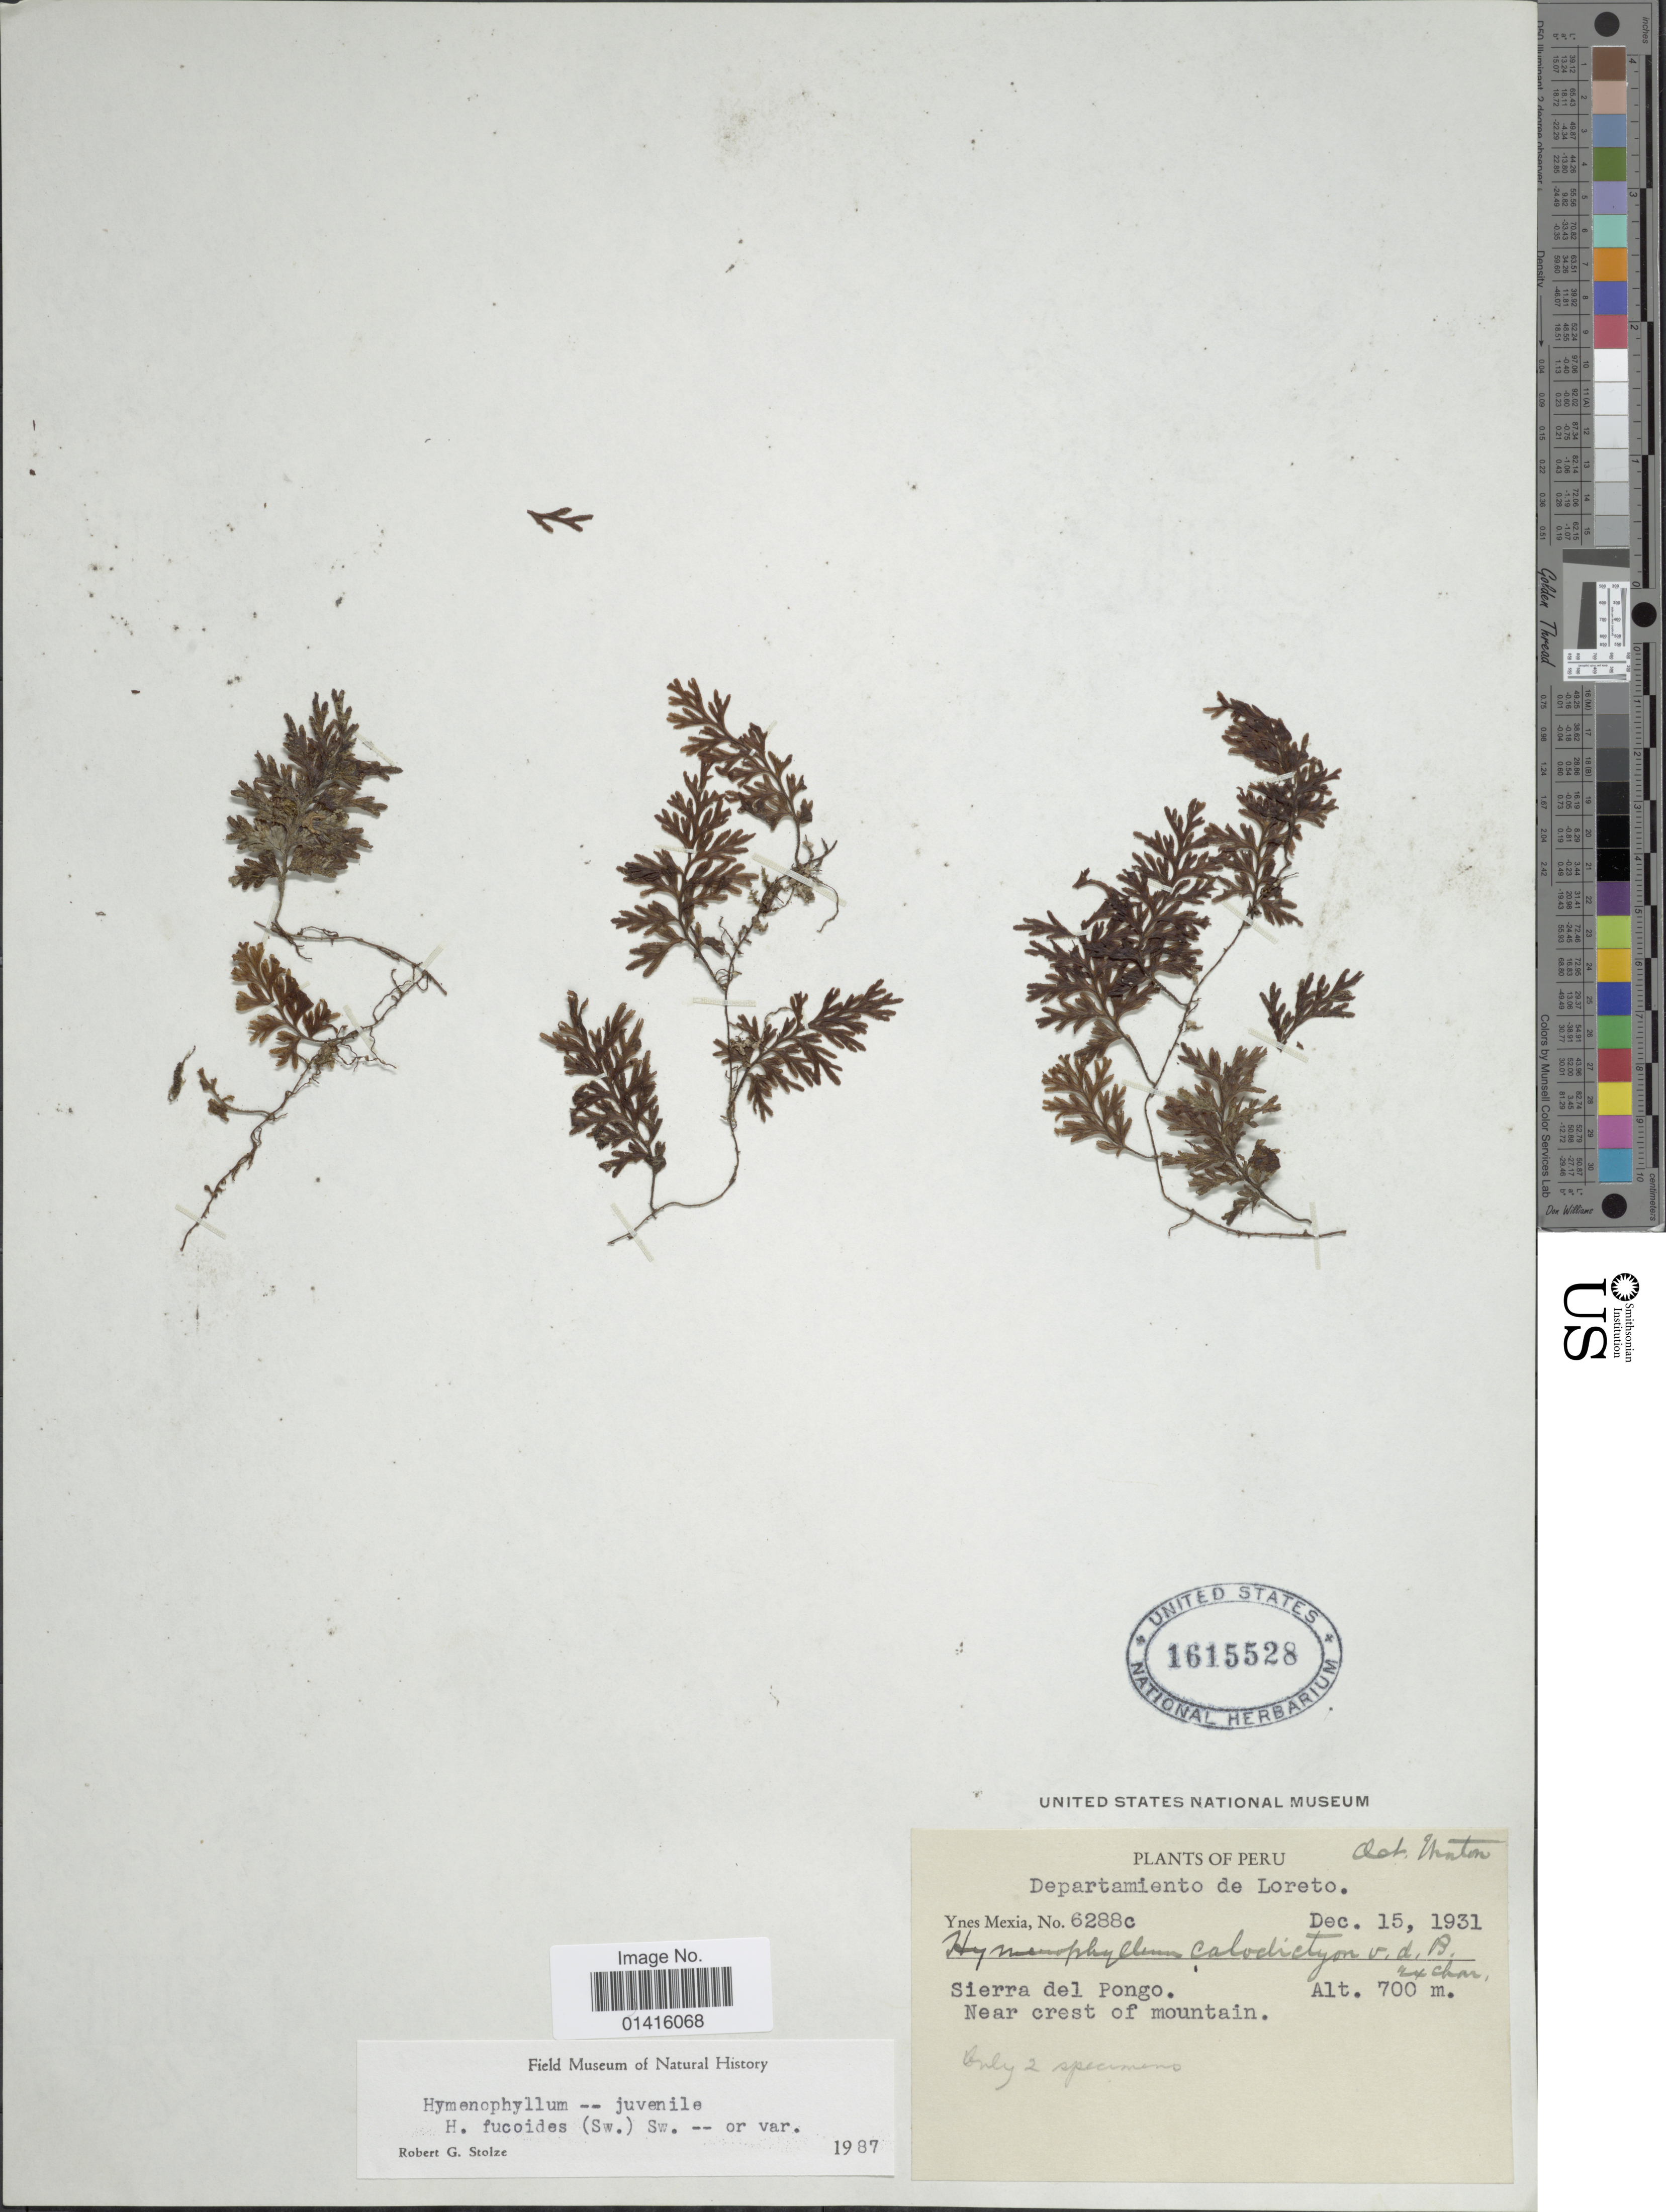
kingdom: Plantae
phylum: Tracheophyta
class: Polypodiopsida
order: Hymenophyllales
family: Hymenophyllaceae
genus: Hymenophyllum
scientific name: Hymenophyllum fucoides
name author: (Sw.) Sw.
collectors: Y. Mexia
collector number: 6288c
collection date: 1931-12-15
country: Peru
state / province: Loreto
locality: Departamiento de Loreto, Sierra del Pongo, near crest of mountain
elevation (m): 700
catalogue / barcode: US 1615528